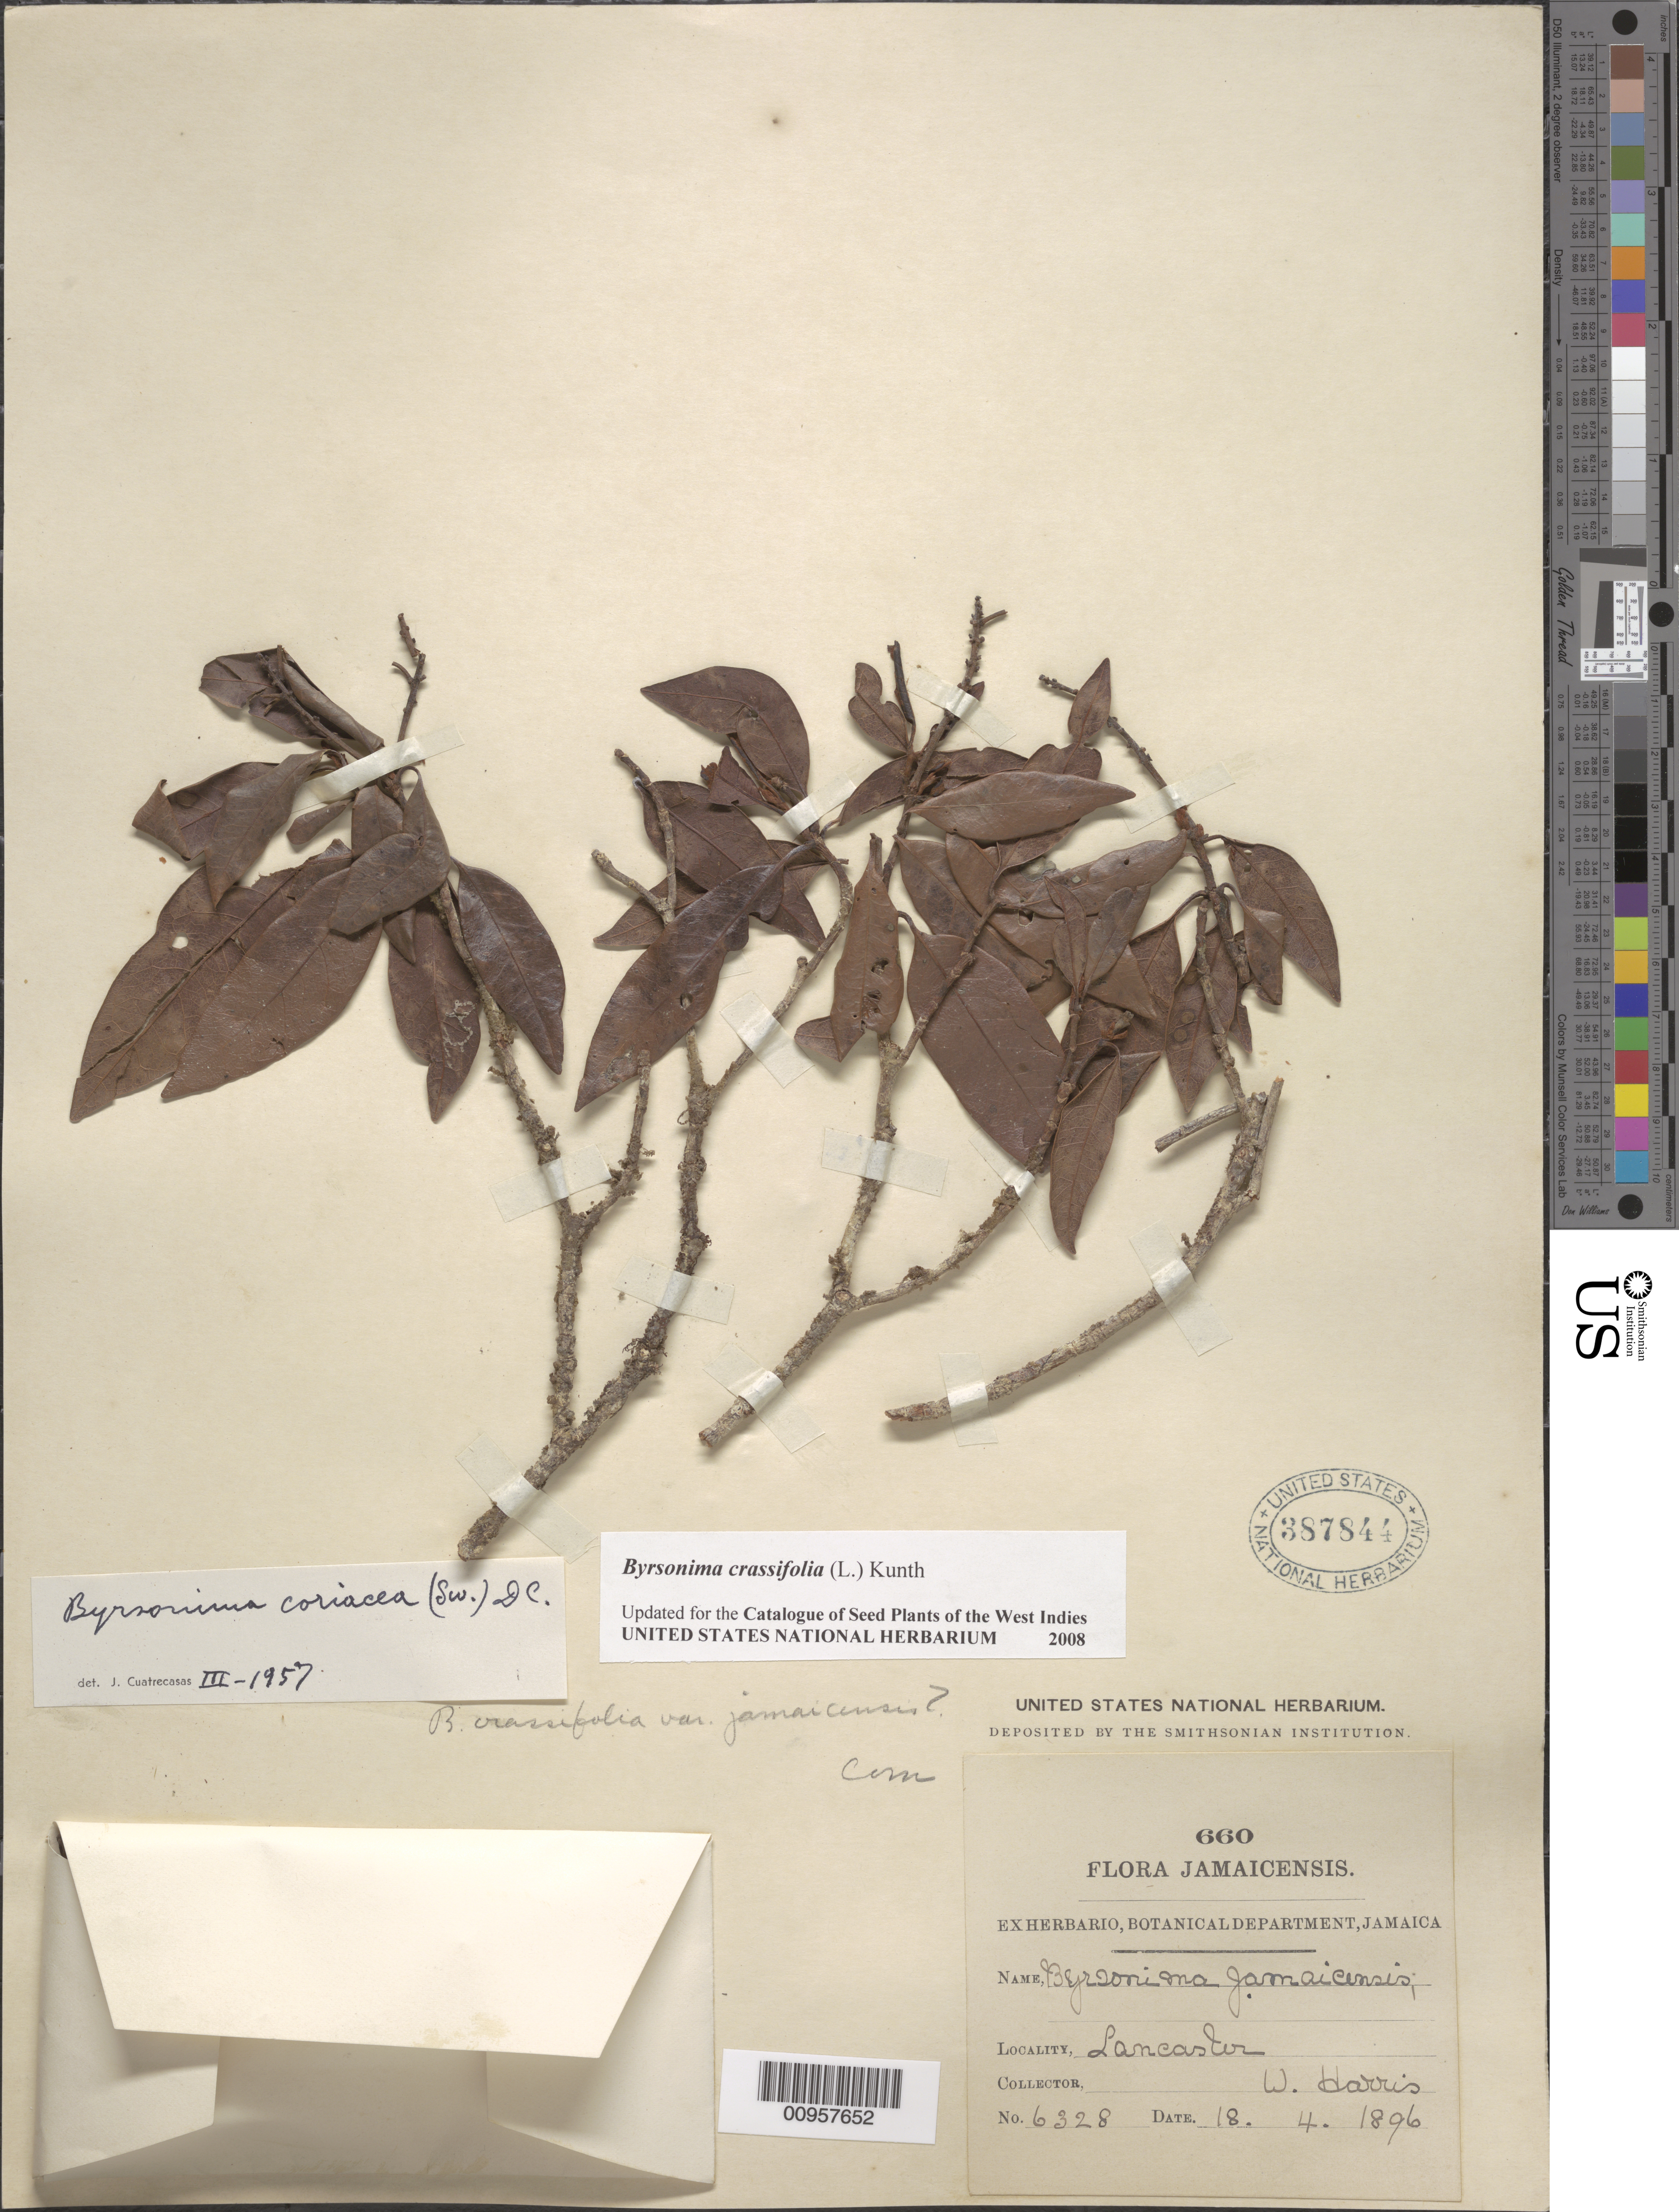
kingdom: Plantae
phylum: Tracheophyta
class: Magnoliopsida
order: Malpighiales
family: Malpighiaceae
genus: Byrsonima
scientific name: Byrsonima crassifolia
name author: (L.) Kunth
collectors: W. H. Harris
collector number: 6328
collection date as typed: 18 Apr 1896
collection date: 1896-04-18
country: Jamaica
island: Jamaica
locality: Lancaster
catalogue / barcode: US 387844